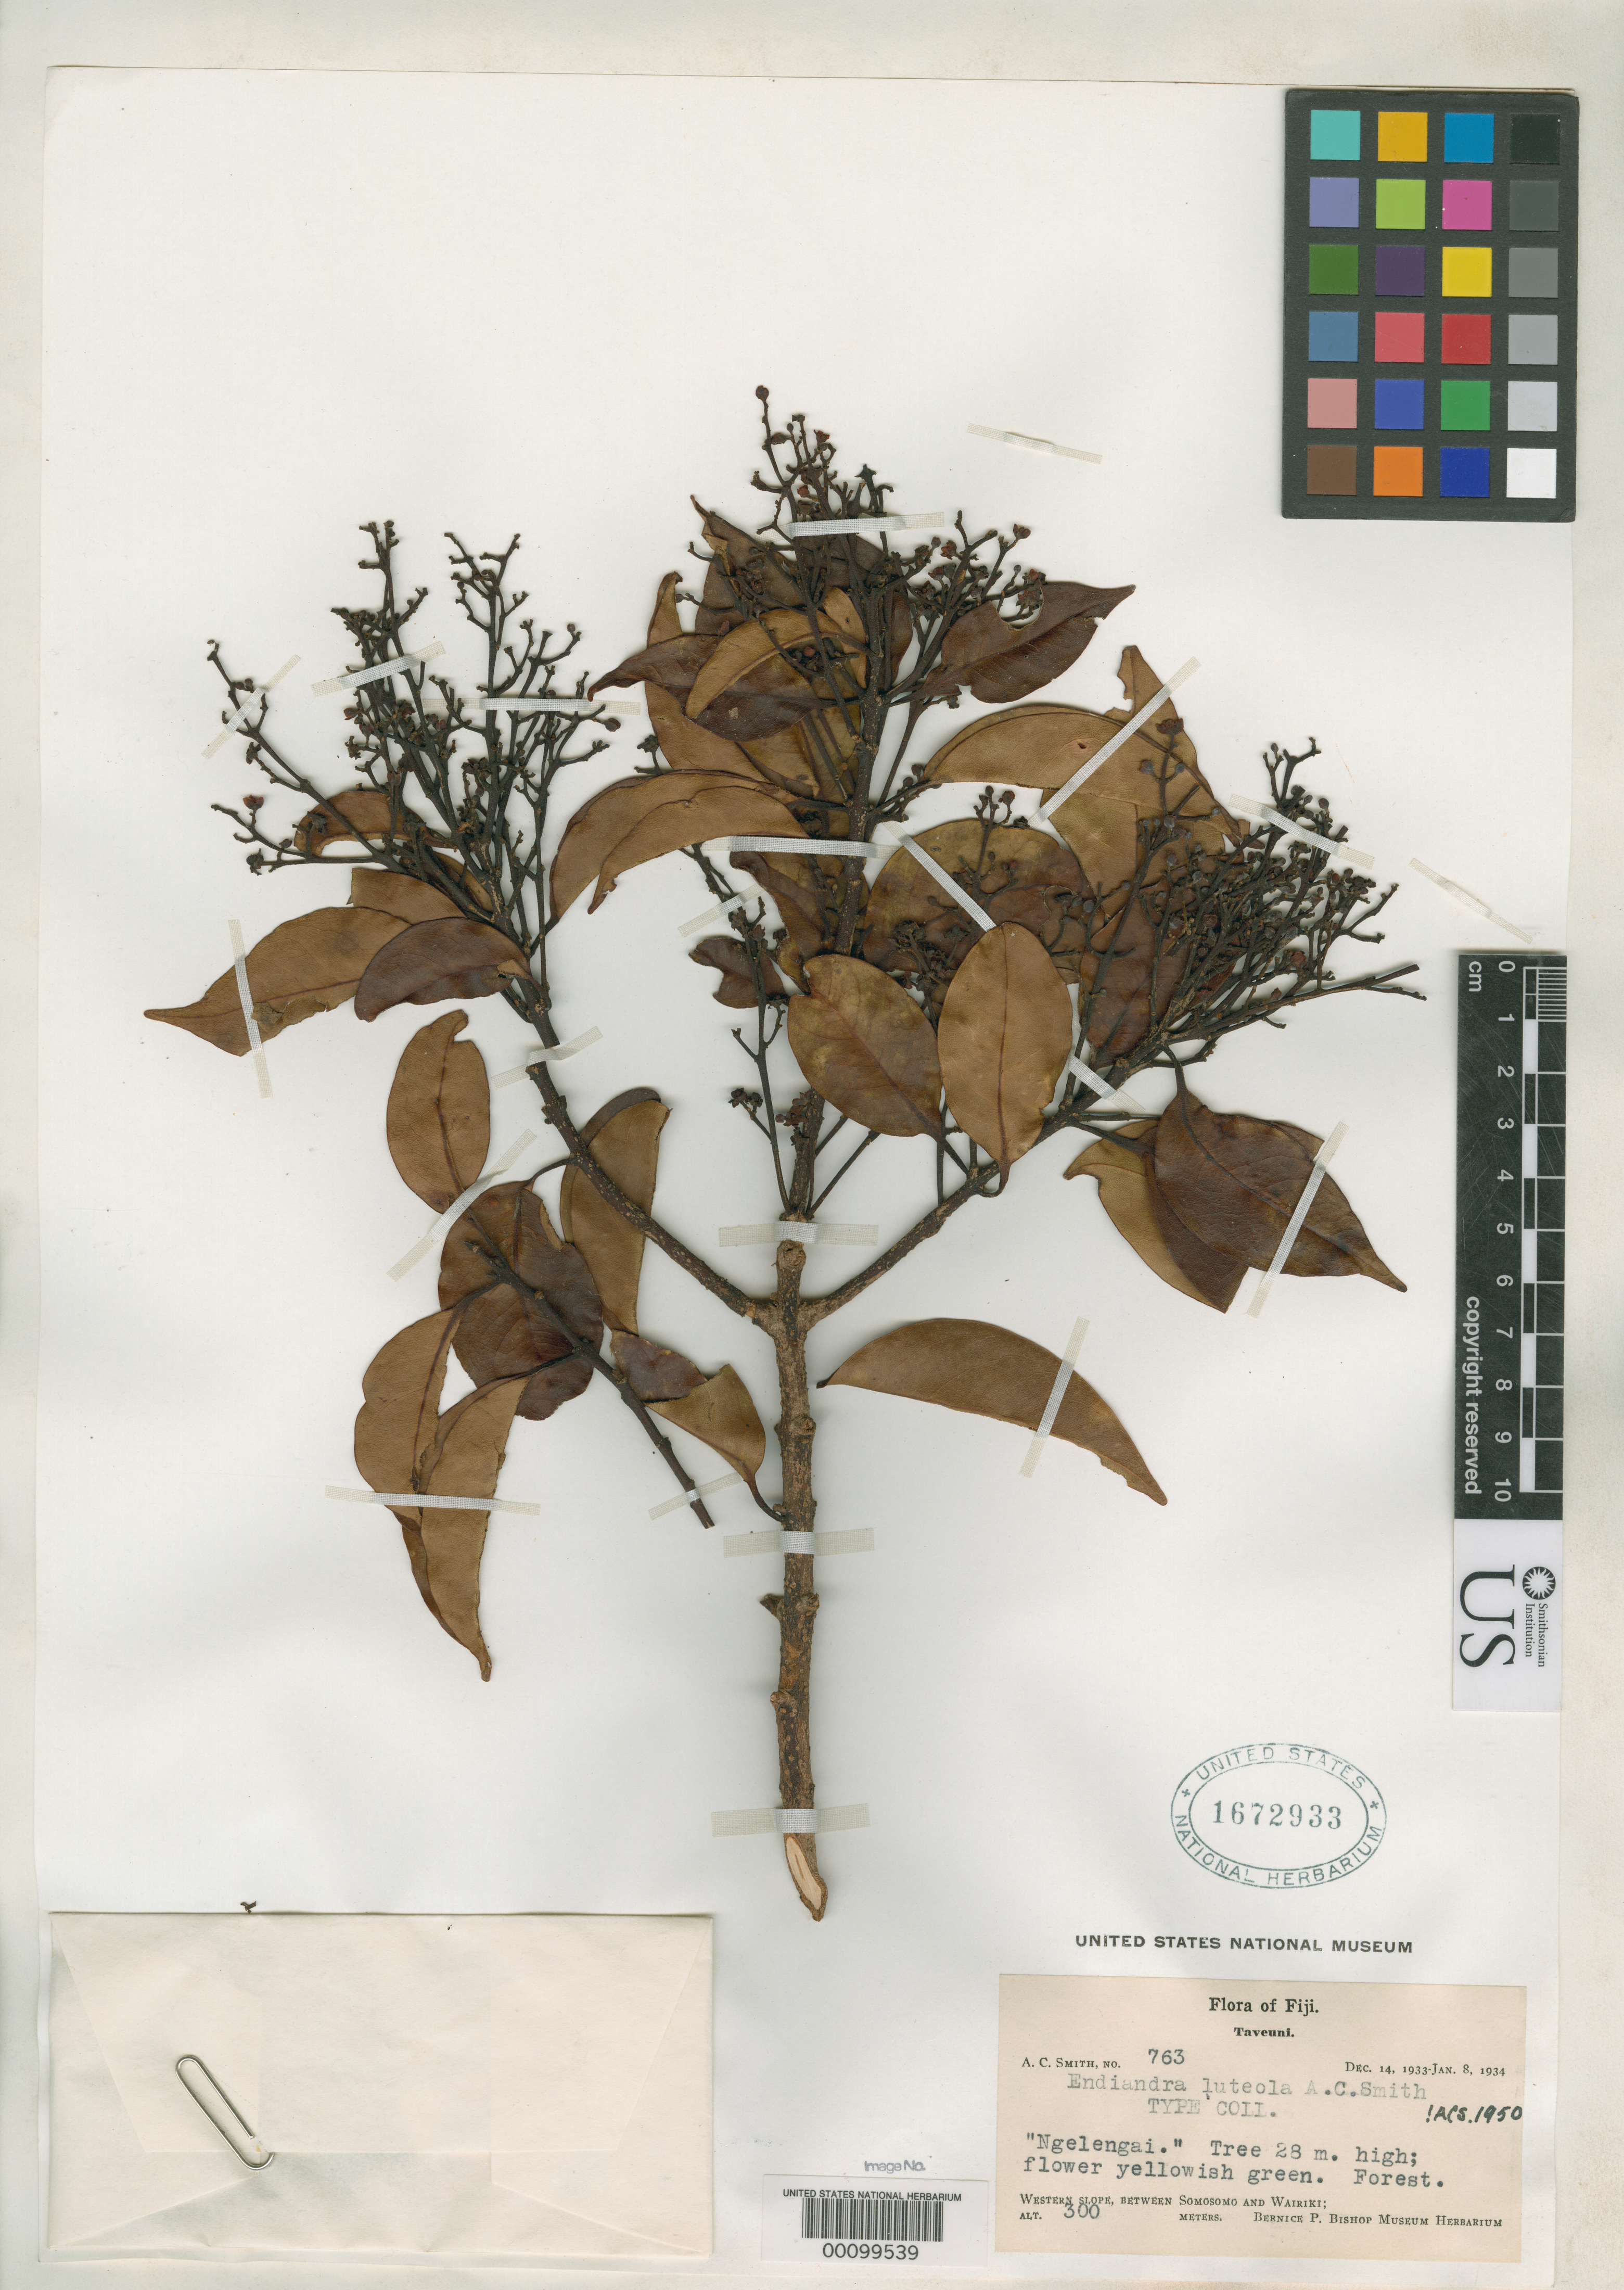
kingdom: Plantae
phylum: Tracheophyta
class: Magnoliopsida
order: Laurales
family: Lauraceae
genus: Endiandra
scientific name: Endiandra luteola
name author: A.C. Sm.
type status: Isotype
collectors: A. C. Smith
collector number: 763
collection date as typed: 14 Dec 1933 to 08 Jan 1934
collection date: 1933-12-14/1934-01-08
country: Fiji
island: Taveuni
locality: Between Somo Somo & Wairiki. [Vanua Levu Group]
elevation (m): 300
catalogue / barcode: US 1672933